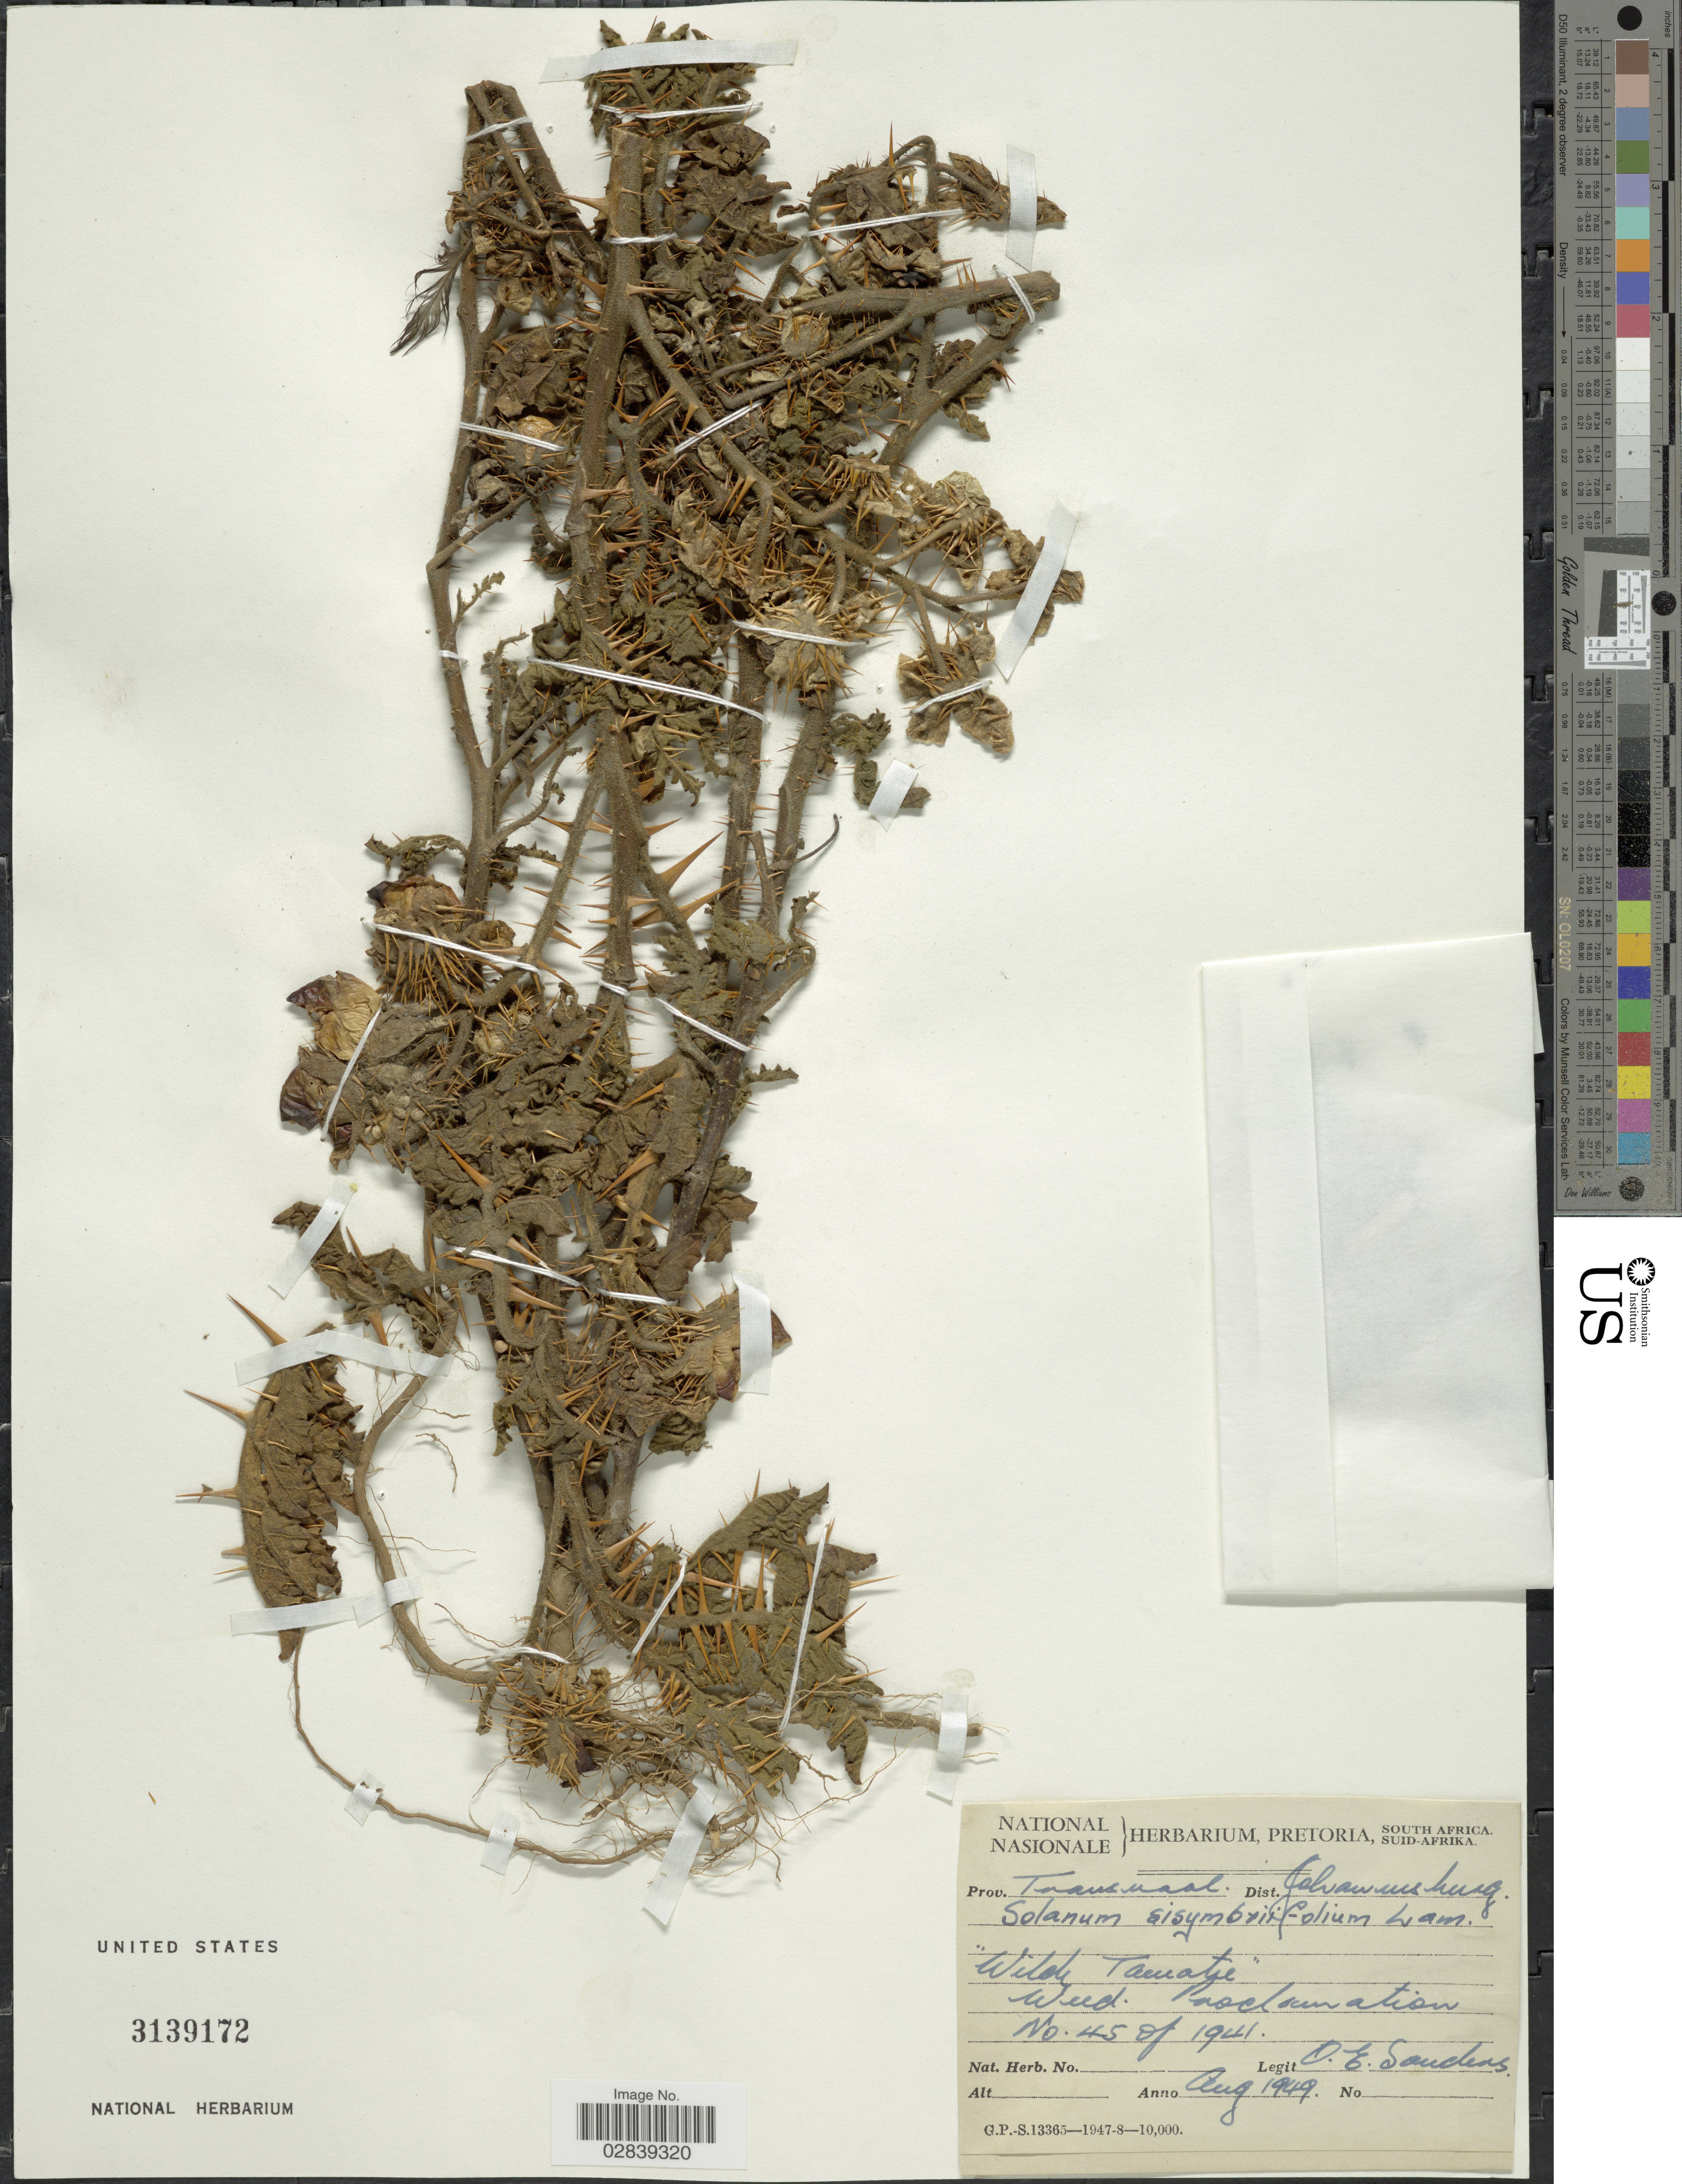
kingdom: Plantae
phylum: Tracheophyta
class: Magnoliopsida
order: Solanales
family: Solanaceae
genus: Solanum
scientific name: Solanum sisymbrifolium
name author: Lam.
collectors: O. Sanders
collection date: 1949-08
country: South Africa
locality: Prov. Transvaal, Dist. Johannesburg.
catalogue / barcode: US 3139172